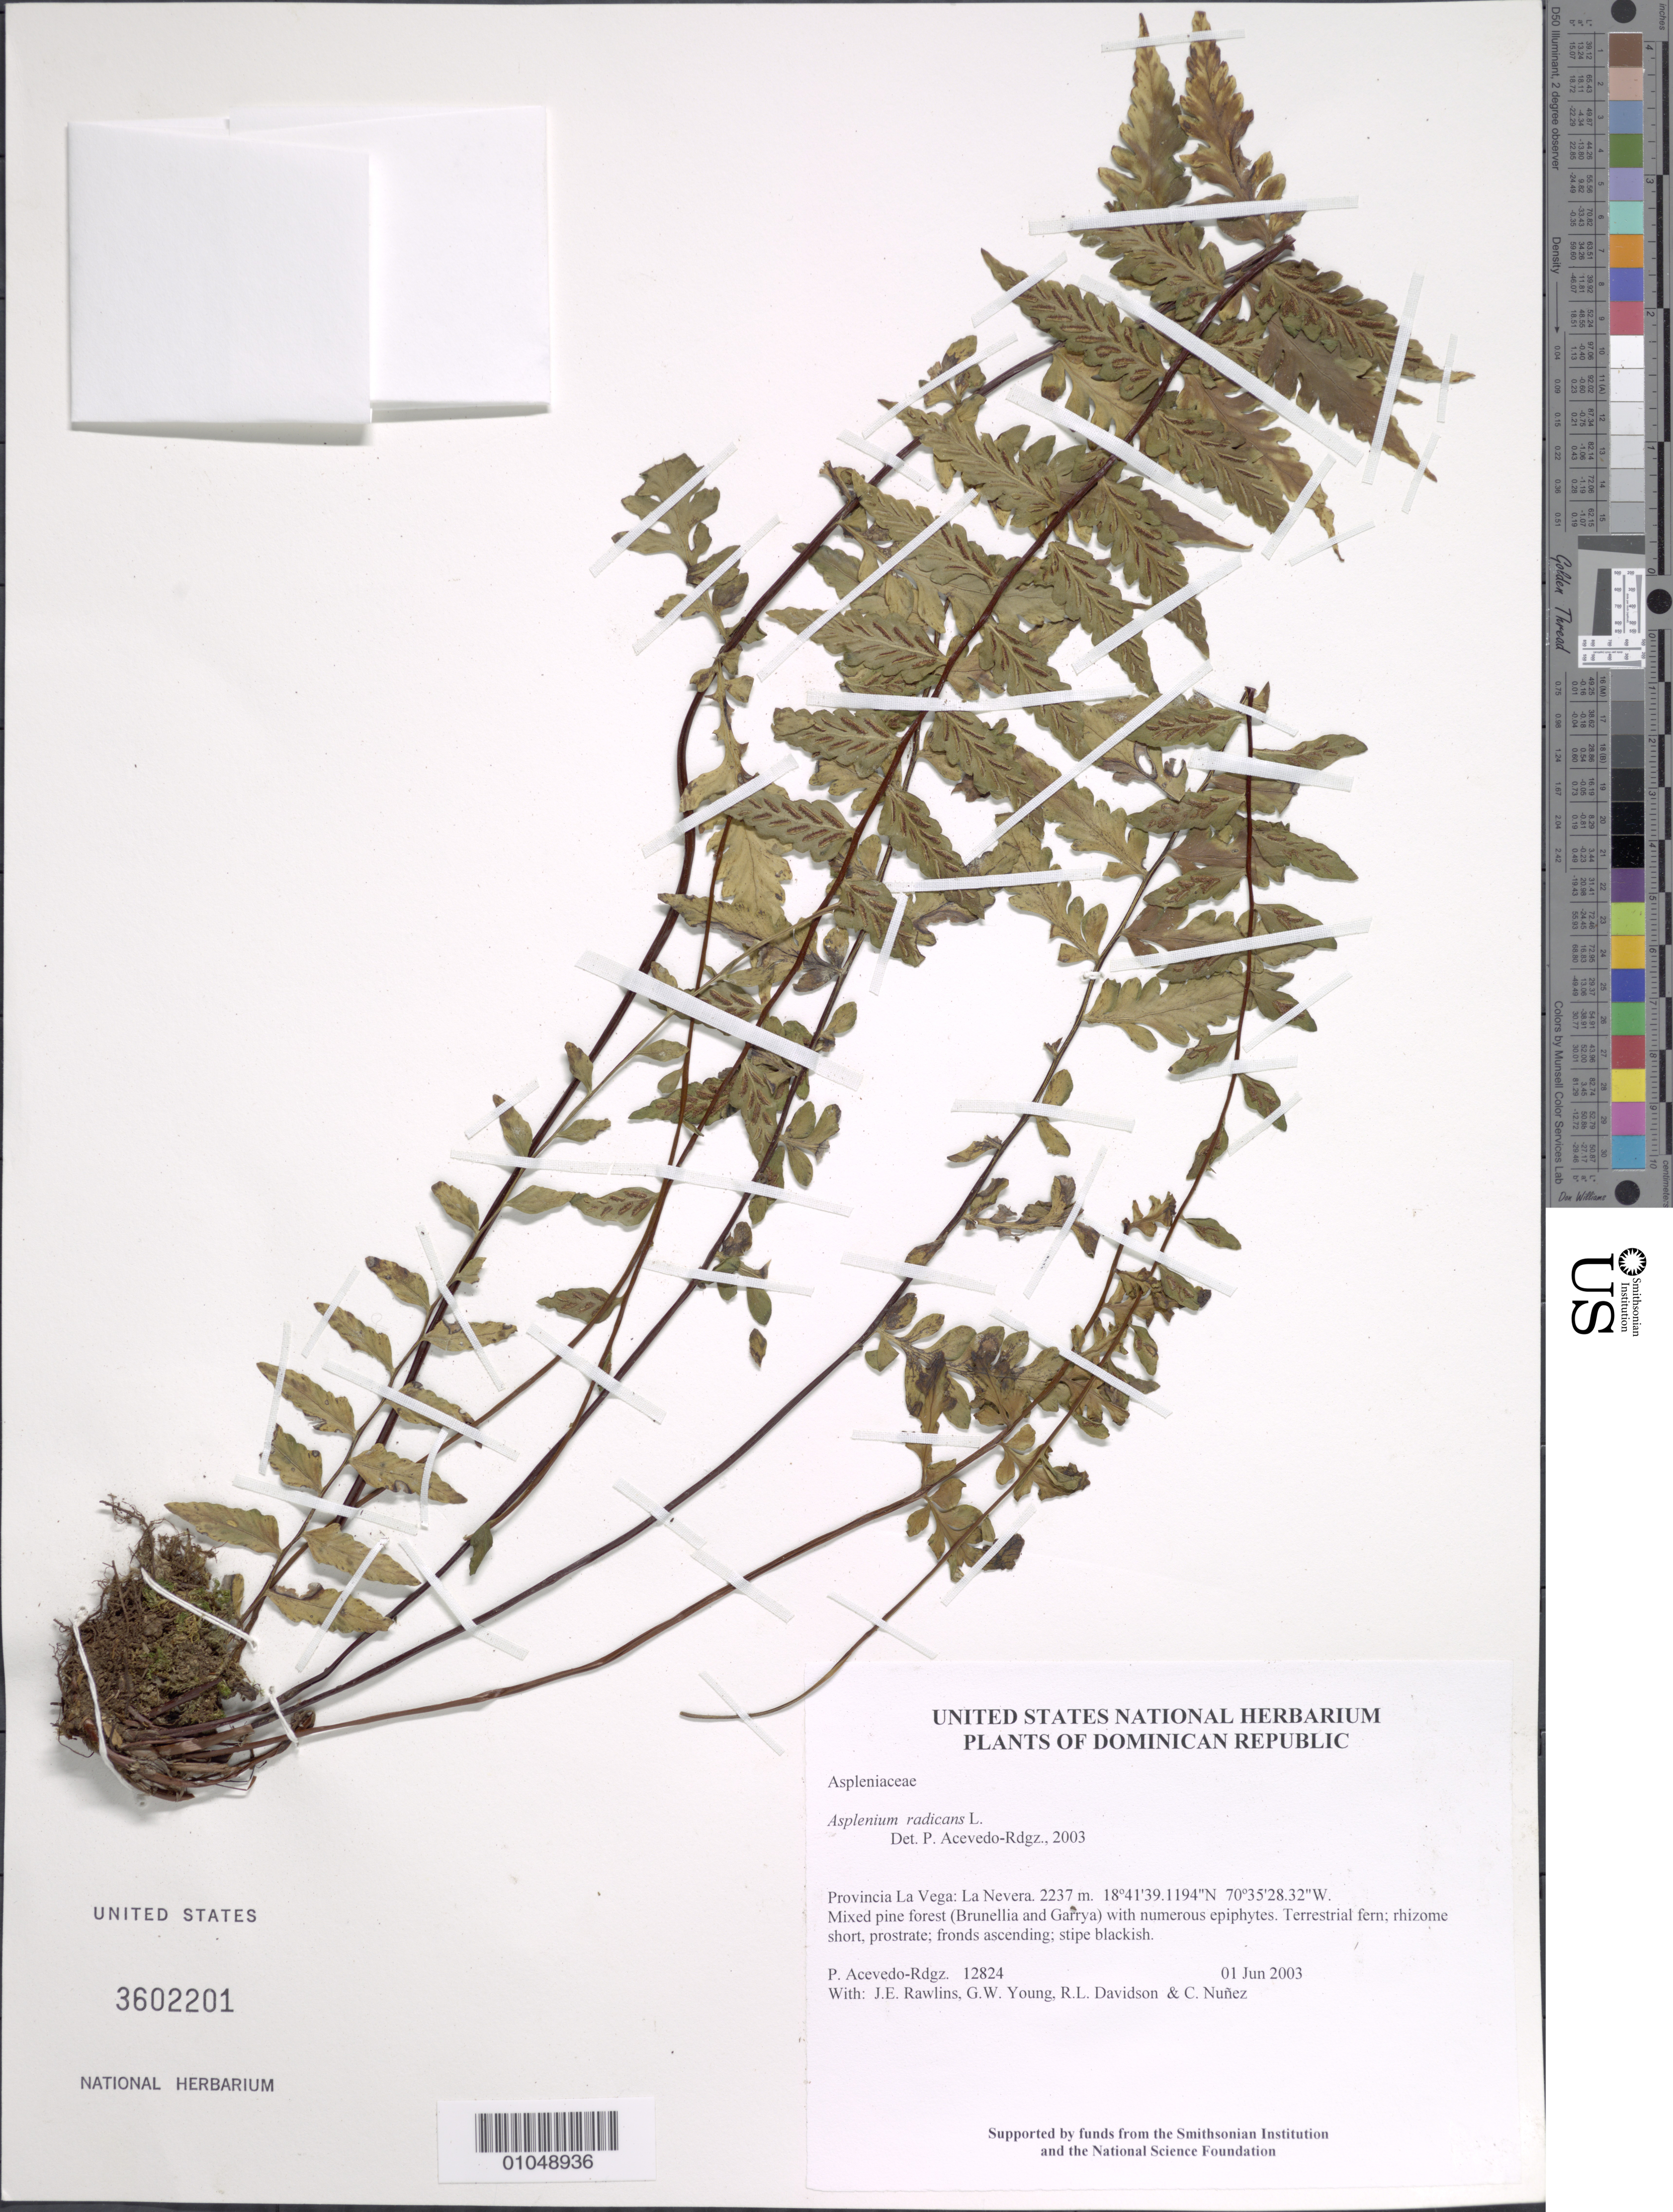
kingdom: Plantae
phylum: Tracheophyta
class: Polypodiopsida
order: Polypodiales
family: Aspleniaceae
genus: Asplenium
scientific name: Asplenium radicans var. alloeopteron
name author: (Kunze ex Klotzsch) Lellinger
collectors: P. Acevedo-Rodr., J. Rawlins, G. Young, R. Davidson & C. Nunez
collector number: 12824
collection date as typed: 01 Jun 2003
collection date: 2003-06-01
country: Dominican Republic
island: Hispaniola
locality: Provincia La Vega: La Nevera.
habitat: Mixed pine forest (Brunellia and Garrya) with numerous epiphytes.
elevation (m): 2237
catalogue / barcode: US 3602201